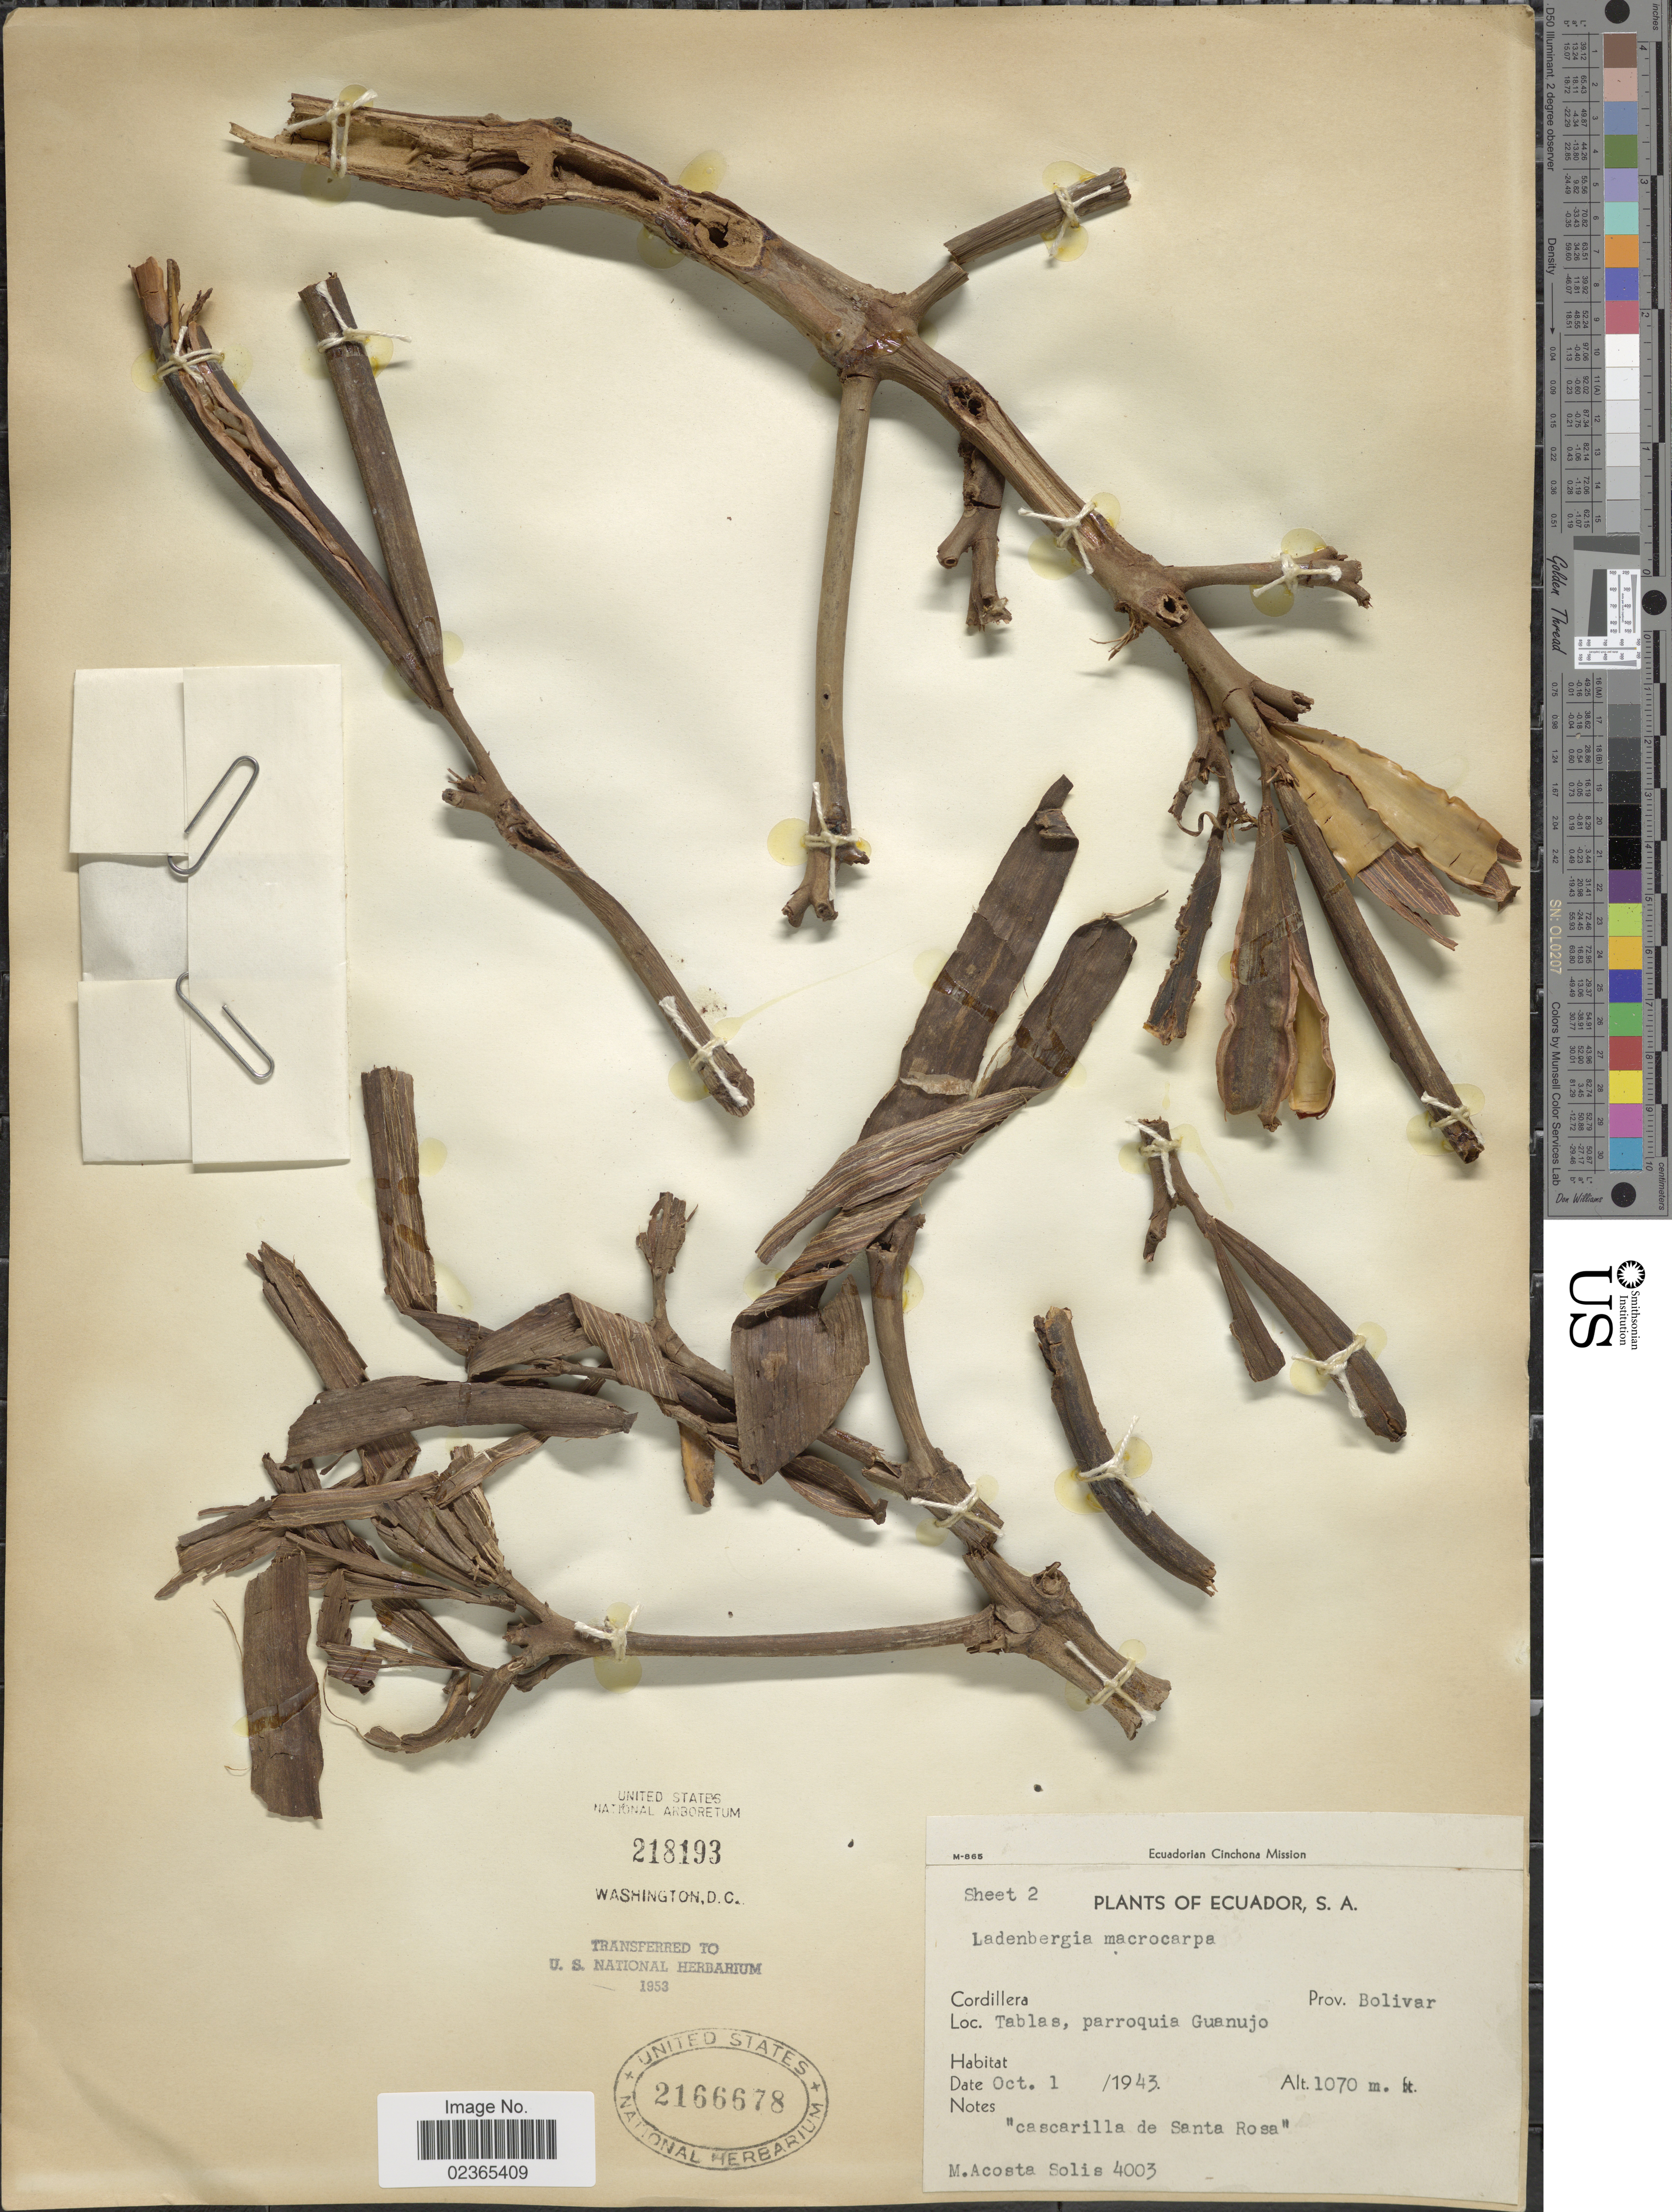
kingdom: Plantae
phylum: Tracheophyta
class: Magnoliopsida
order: Gentianales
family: Rubiaceae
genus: Ladenbergia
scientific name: Ladenbergia macrocarpa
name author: (Vahl) Klotzsch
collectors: M. Acosta Solis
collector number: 4003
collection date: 1943-10-01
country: Ecuador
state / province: Bolívar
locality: Cordillera, Tablas, parroquia Guanujo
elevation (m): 1070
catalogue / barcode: US 2166678